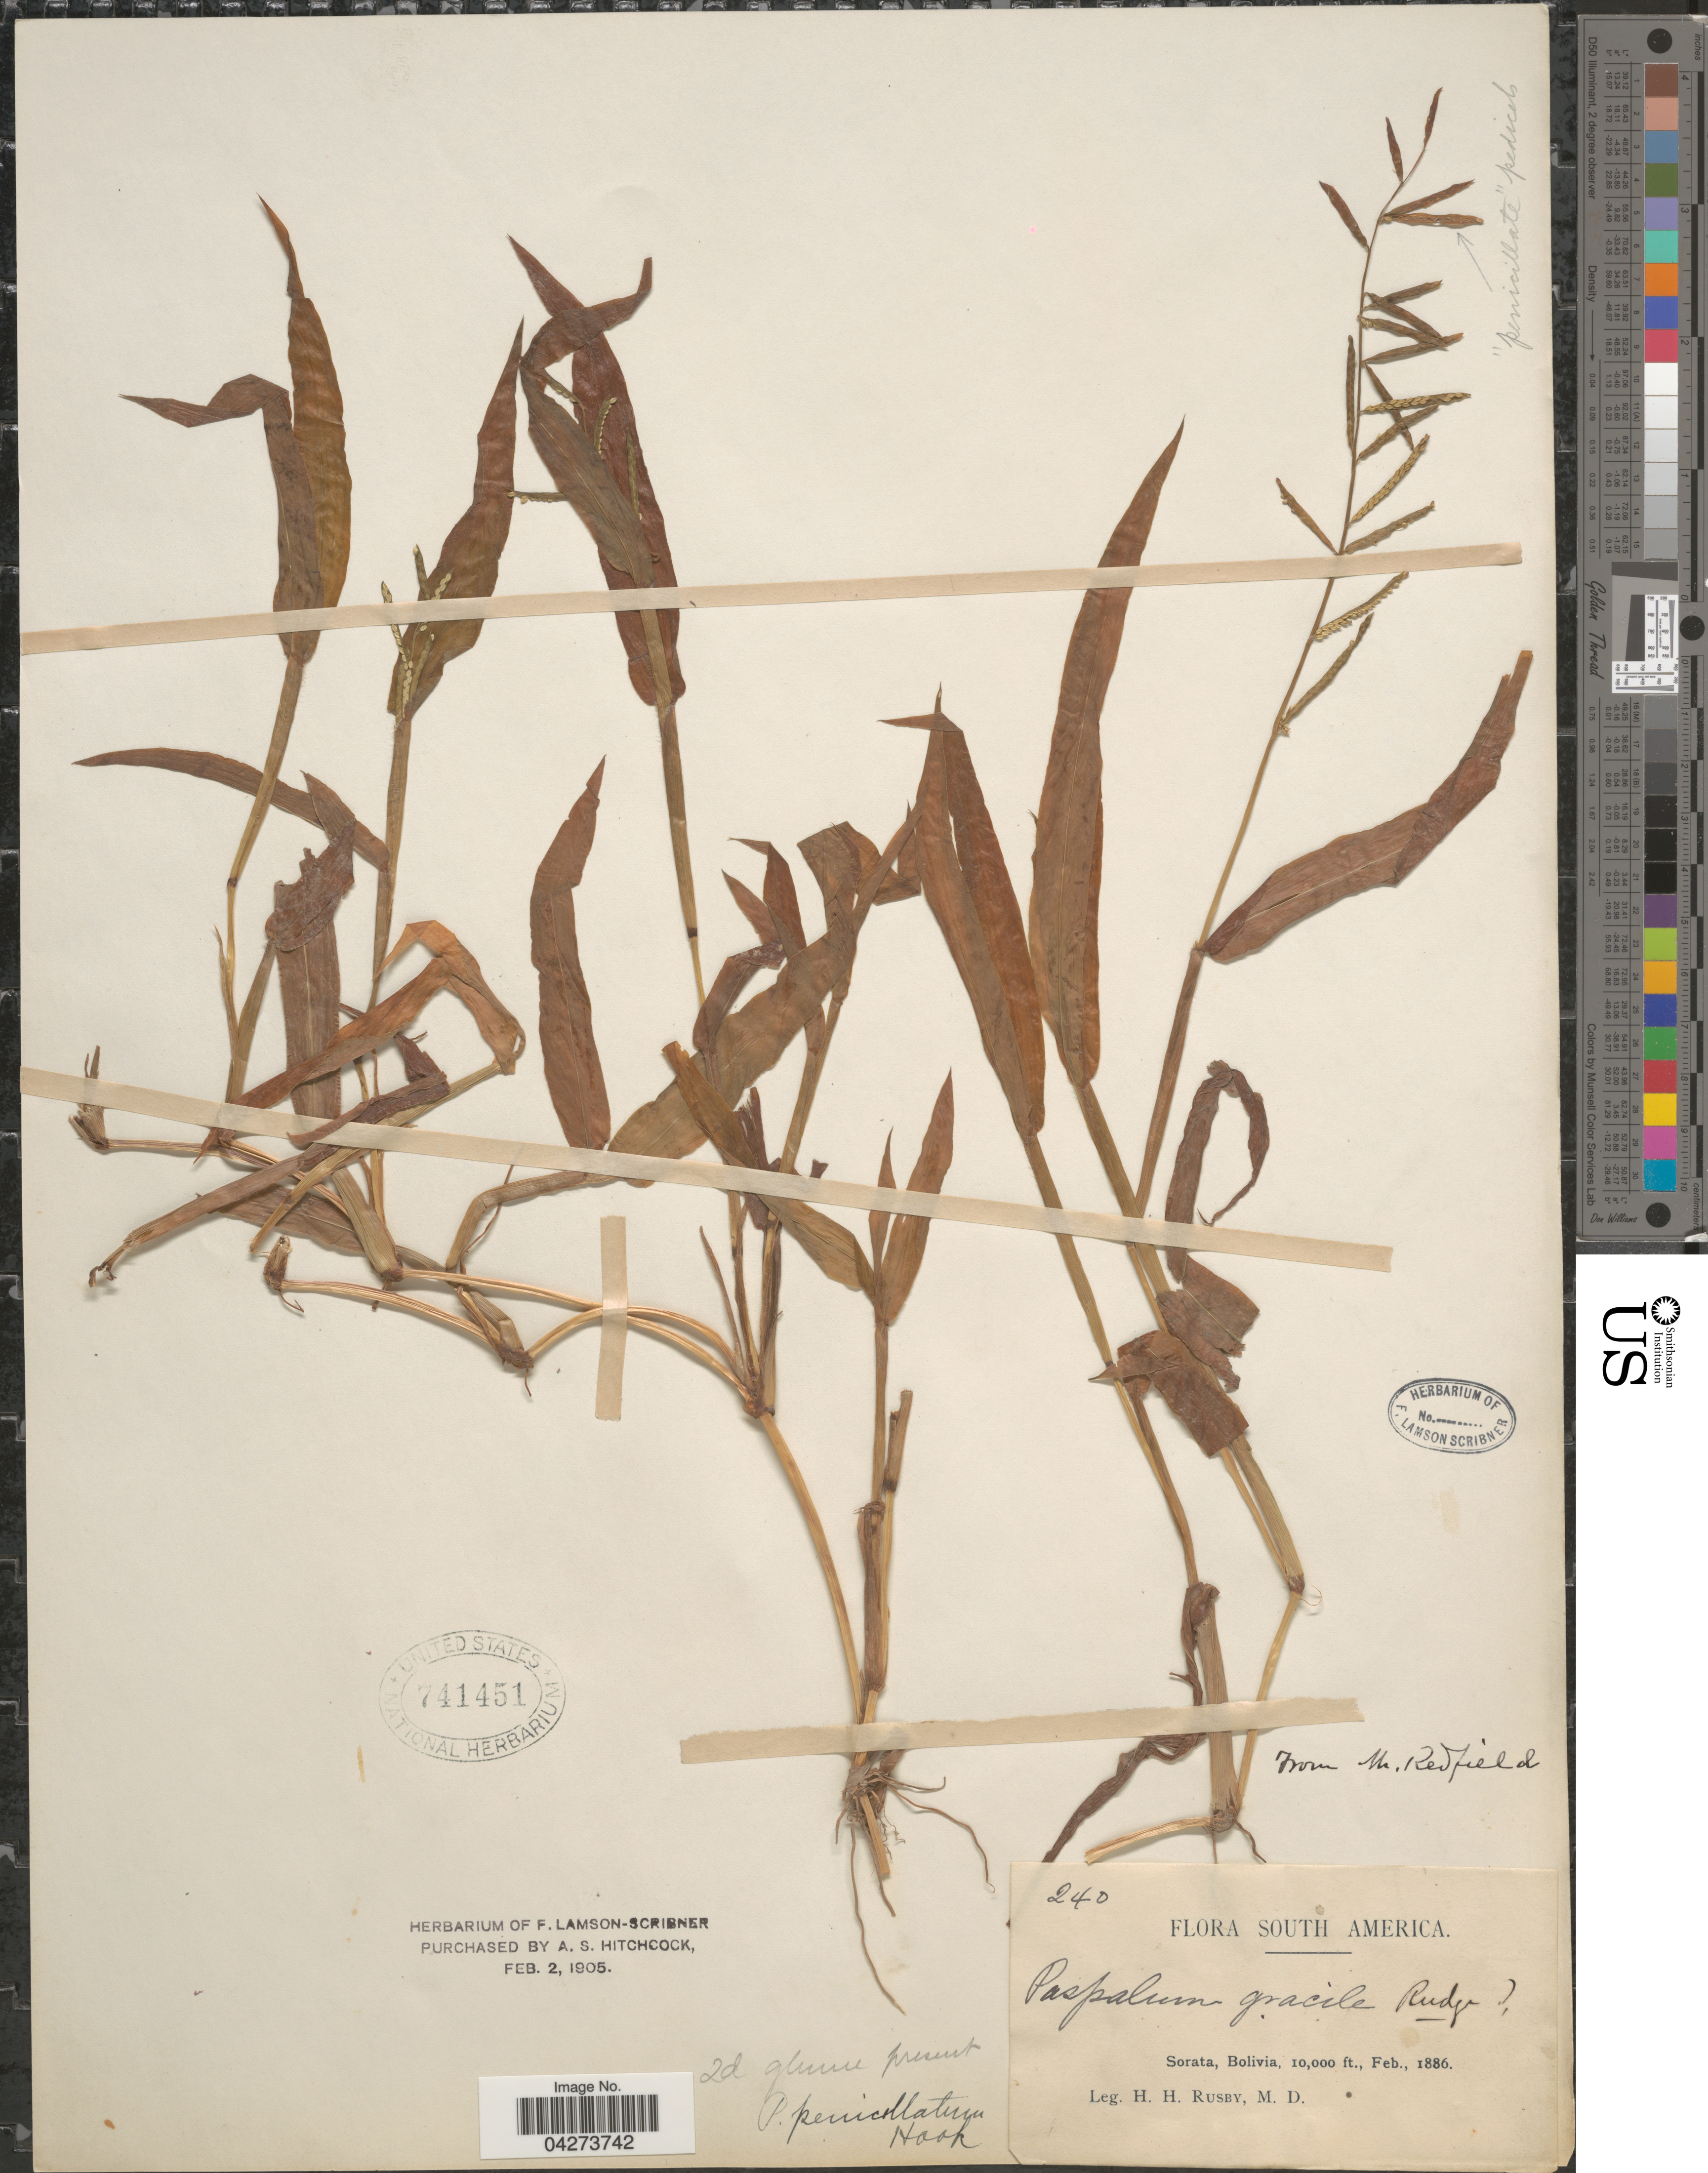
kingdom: Plantae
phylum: Tracheophyta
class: Liliopsida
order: Poales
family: Poaceae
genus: Paspalum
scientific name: Paspalum penicillatum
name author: Hook. f.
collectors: H. H. Rusby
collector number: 240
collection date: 1886-02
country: Bolivia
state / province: La Páz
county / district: Larecaja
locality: Sorata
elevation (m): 3048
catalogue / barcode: US 741451